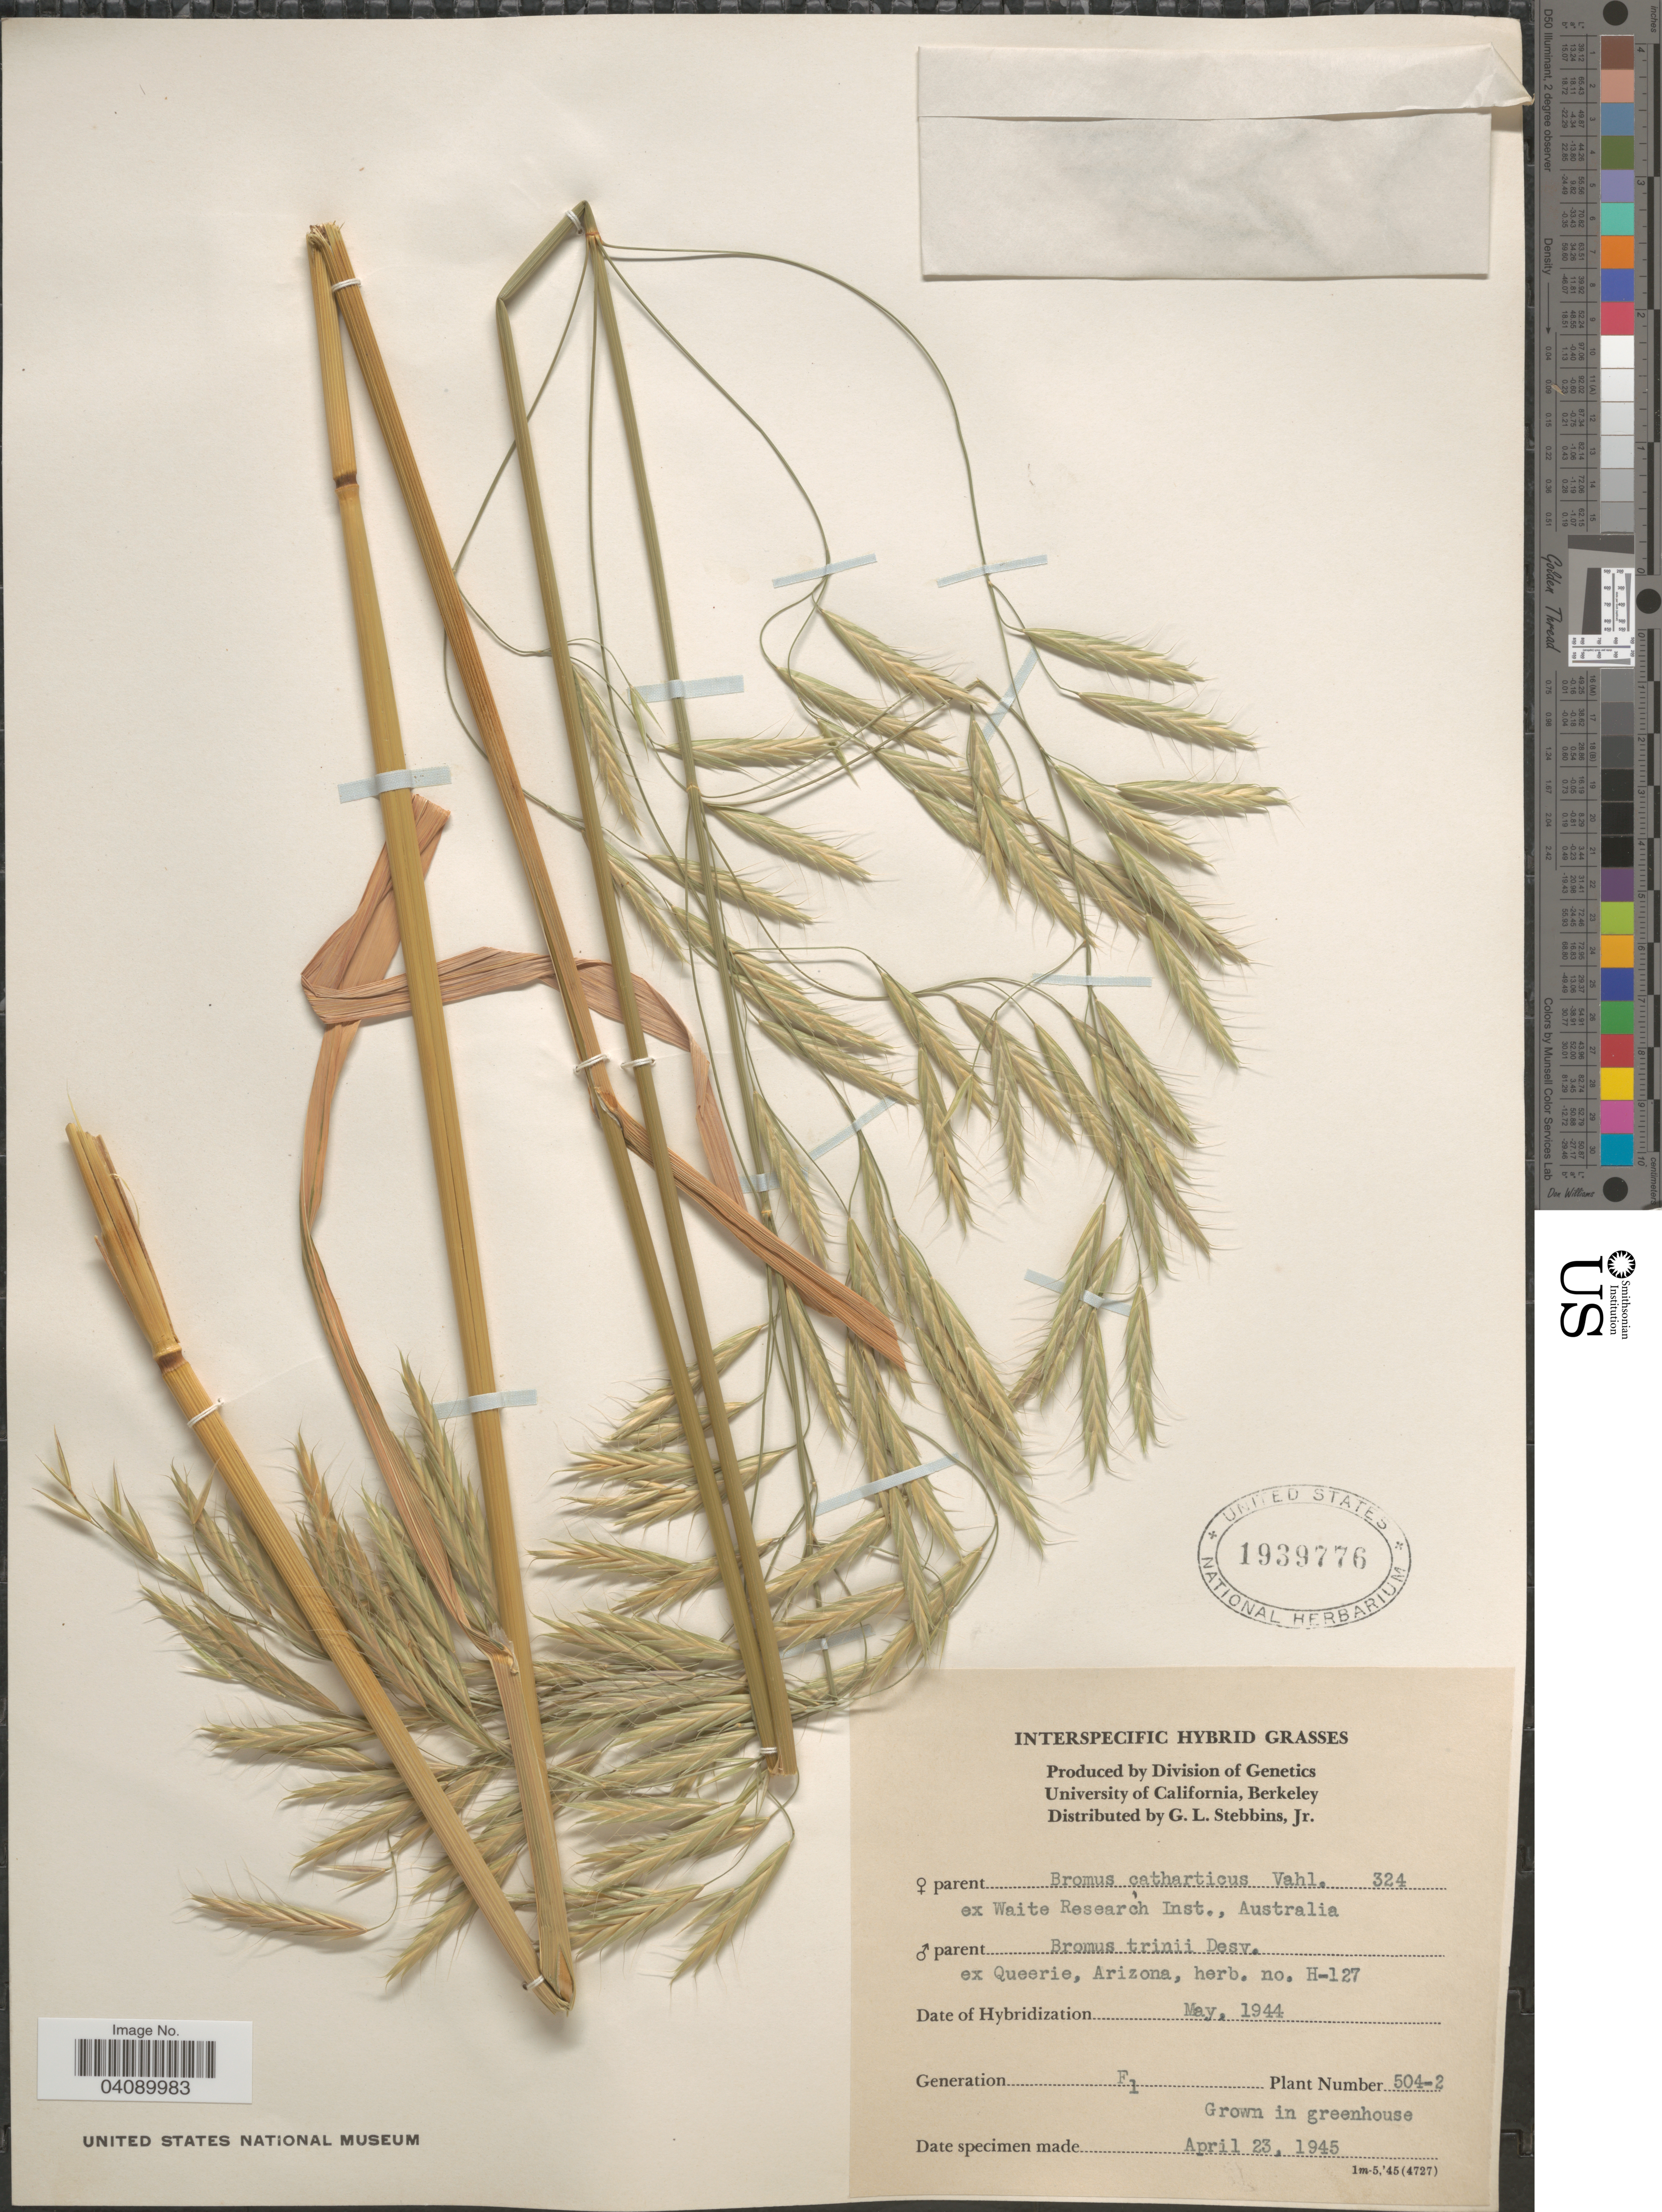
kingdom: Plantae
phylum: Tracheophyta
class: Liliopsida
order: Poales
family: Poaceae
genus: Bromus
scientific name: Bromus sp.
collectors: G. L. Stebbins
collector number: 504-2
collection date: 1945-04-23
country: United States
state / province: California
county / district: Alameda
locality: University of California, Berkeley. Grown in Greenhouse.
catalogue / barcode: US 1939776